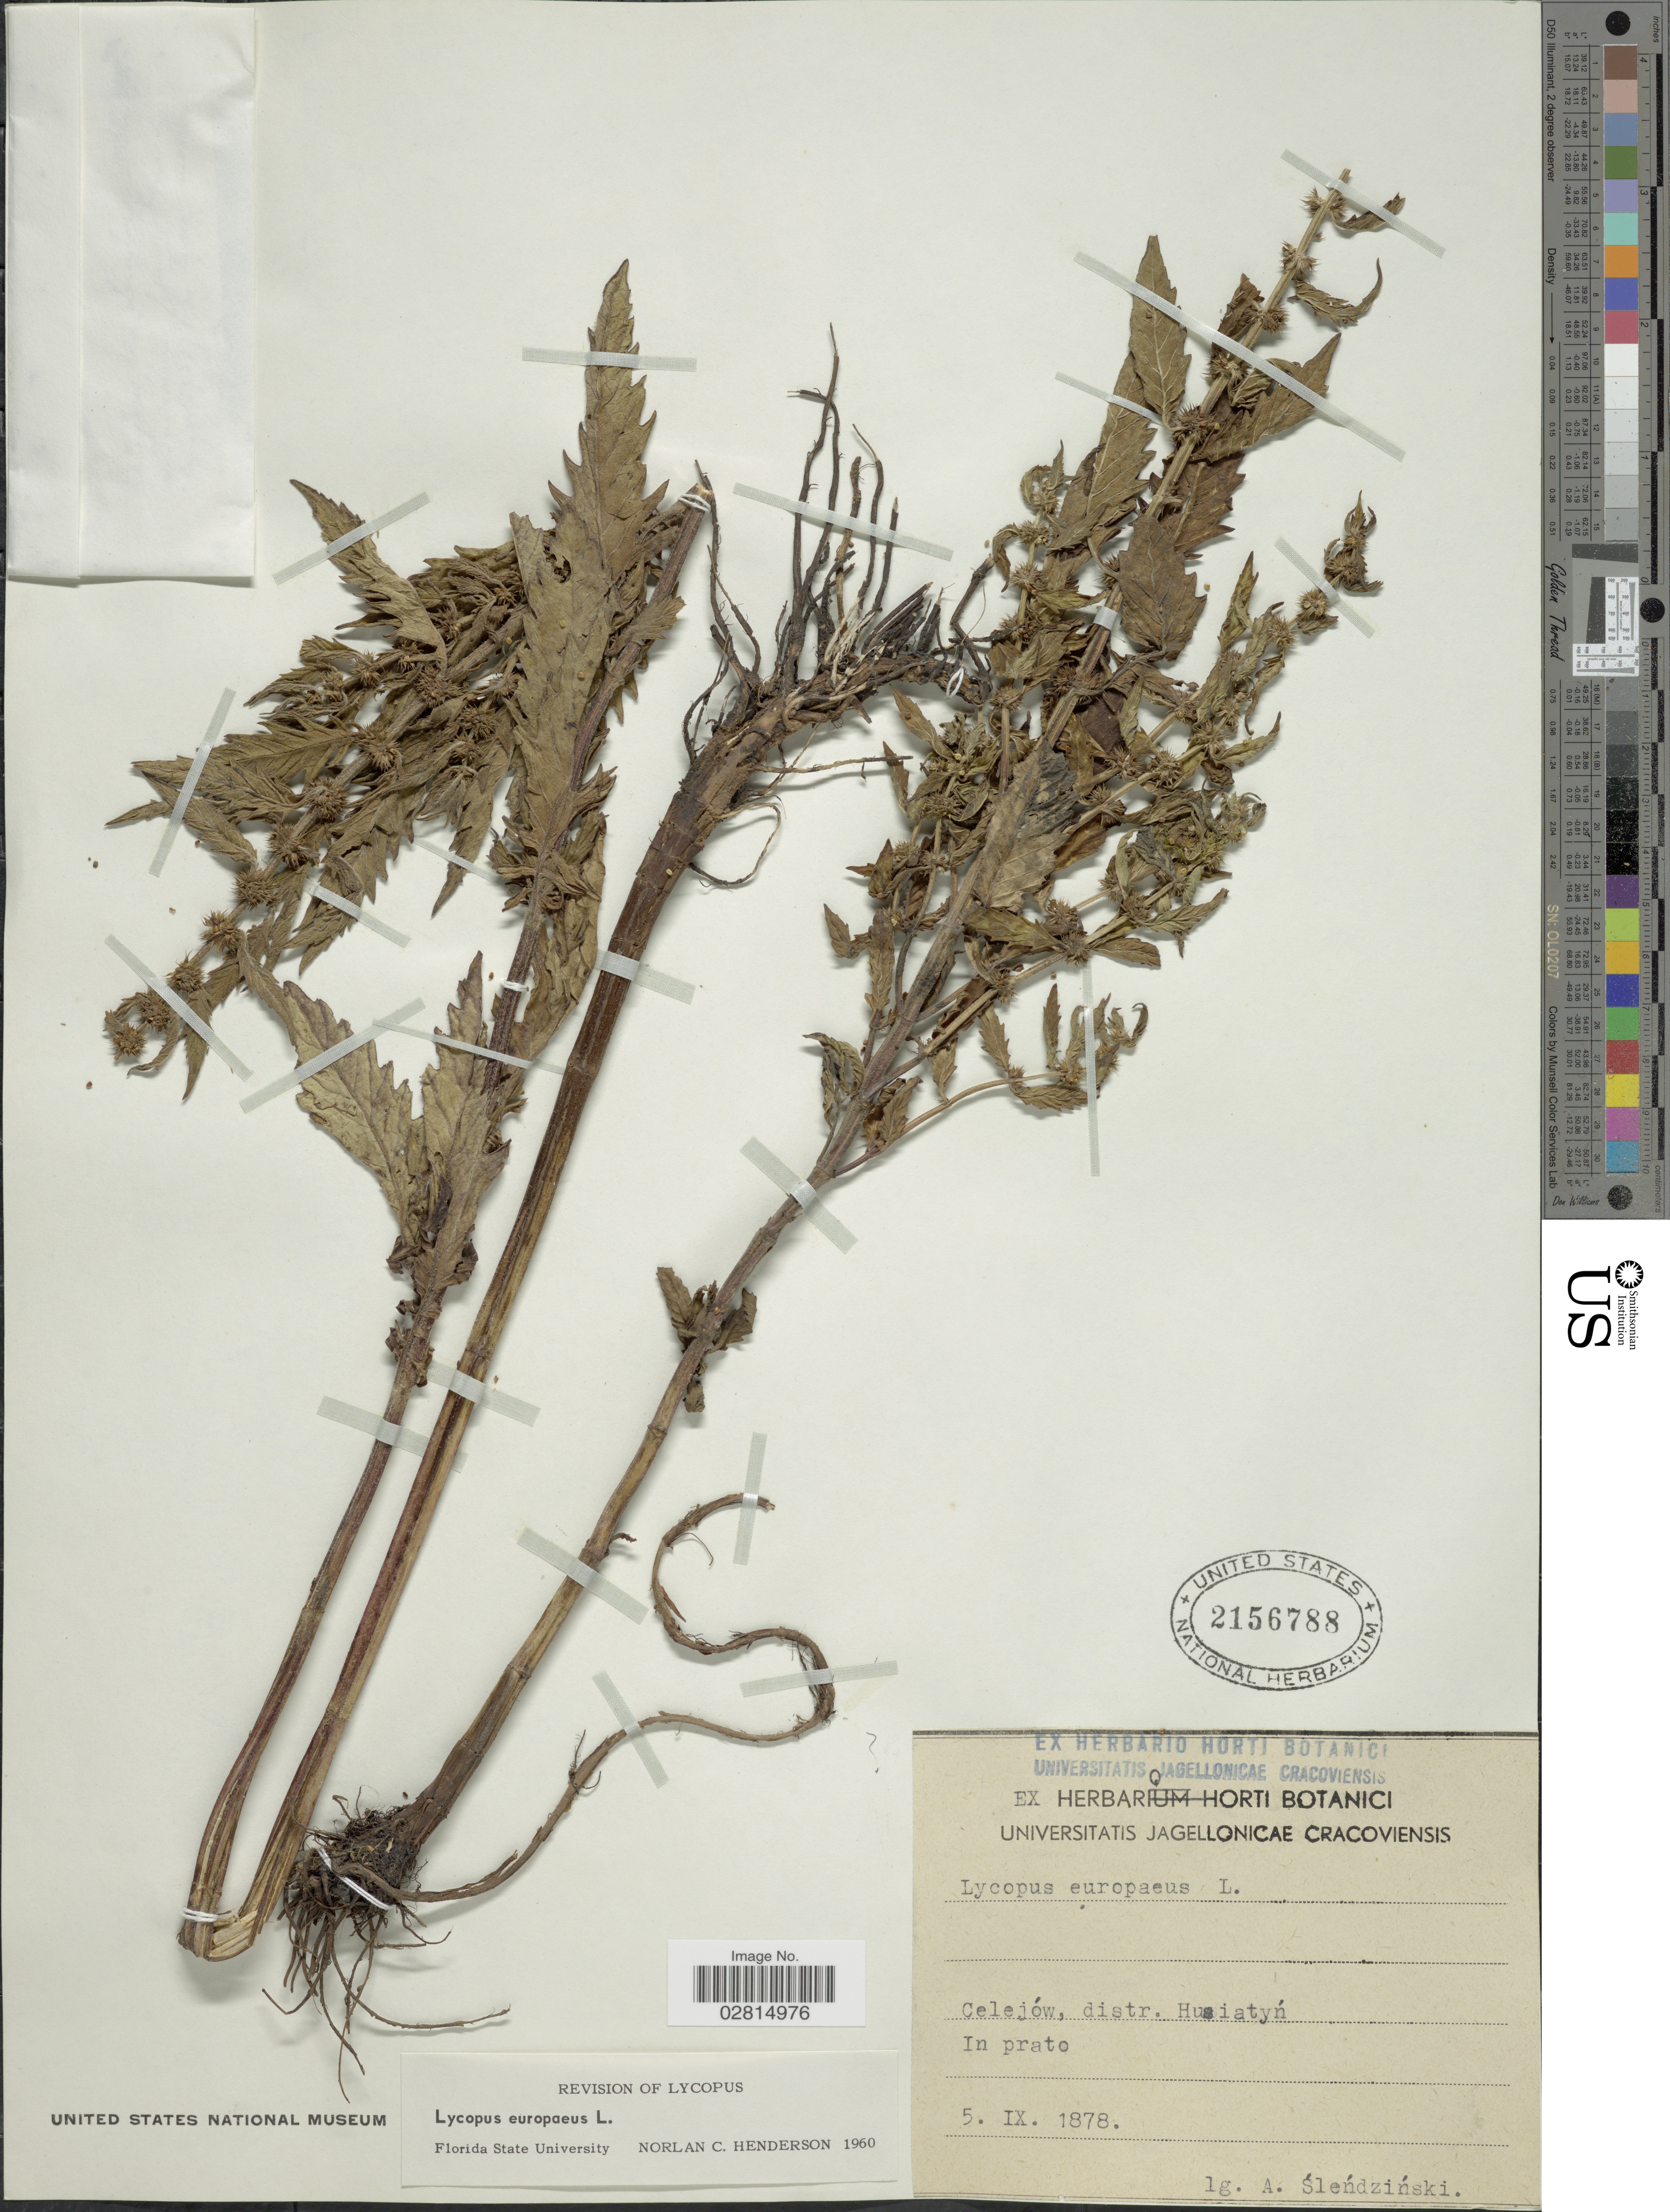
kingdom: Plantae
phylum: Tracheophyta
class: Magnoliopsida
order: Lamiales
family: Lamiaceae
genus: Lycopus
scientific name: Lycopus europaeus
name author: L.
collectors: A. Sléndzinski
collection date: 1878-09-05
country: Poland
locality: Celejów, distr. Husiatyń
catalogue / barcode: US 2156788